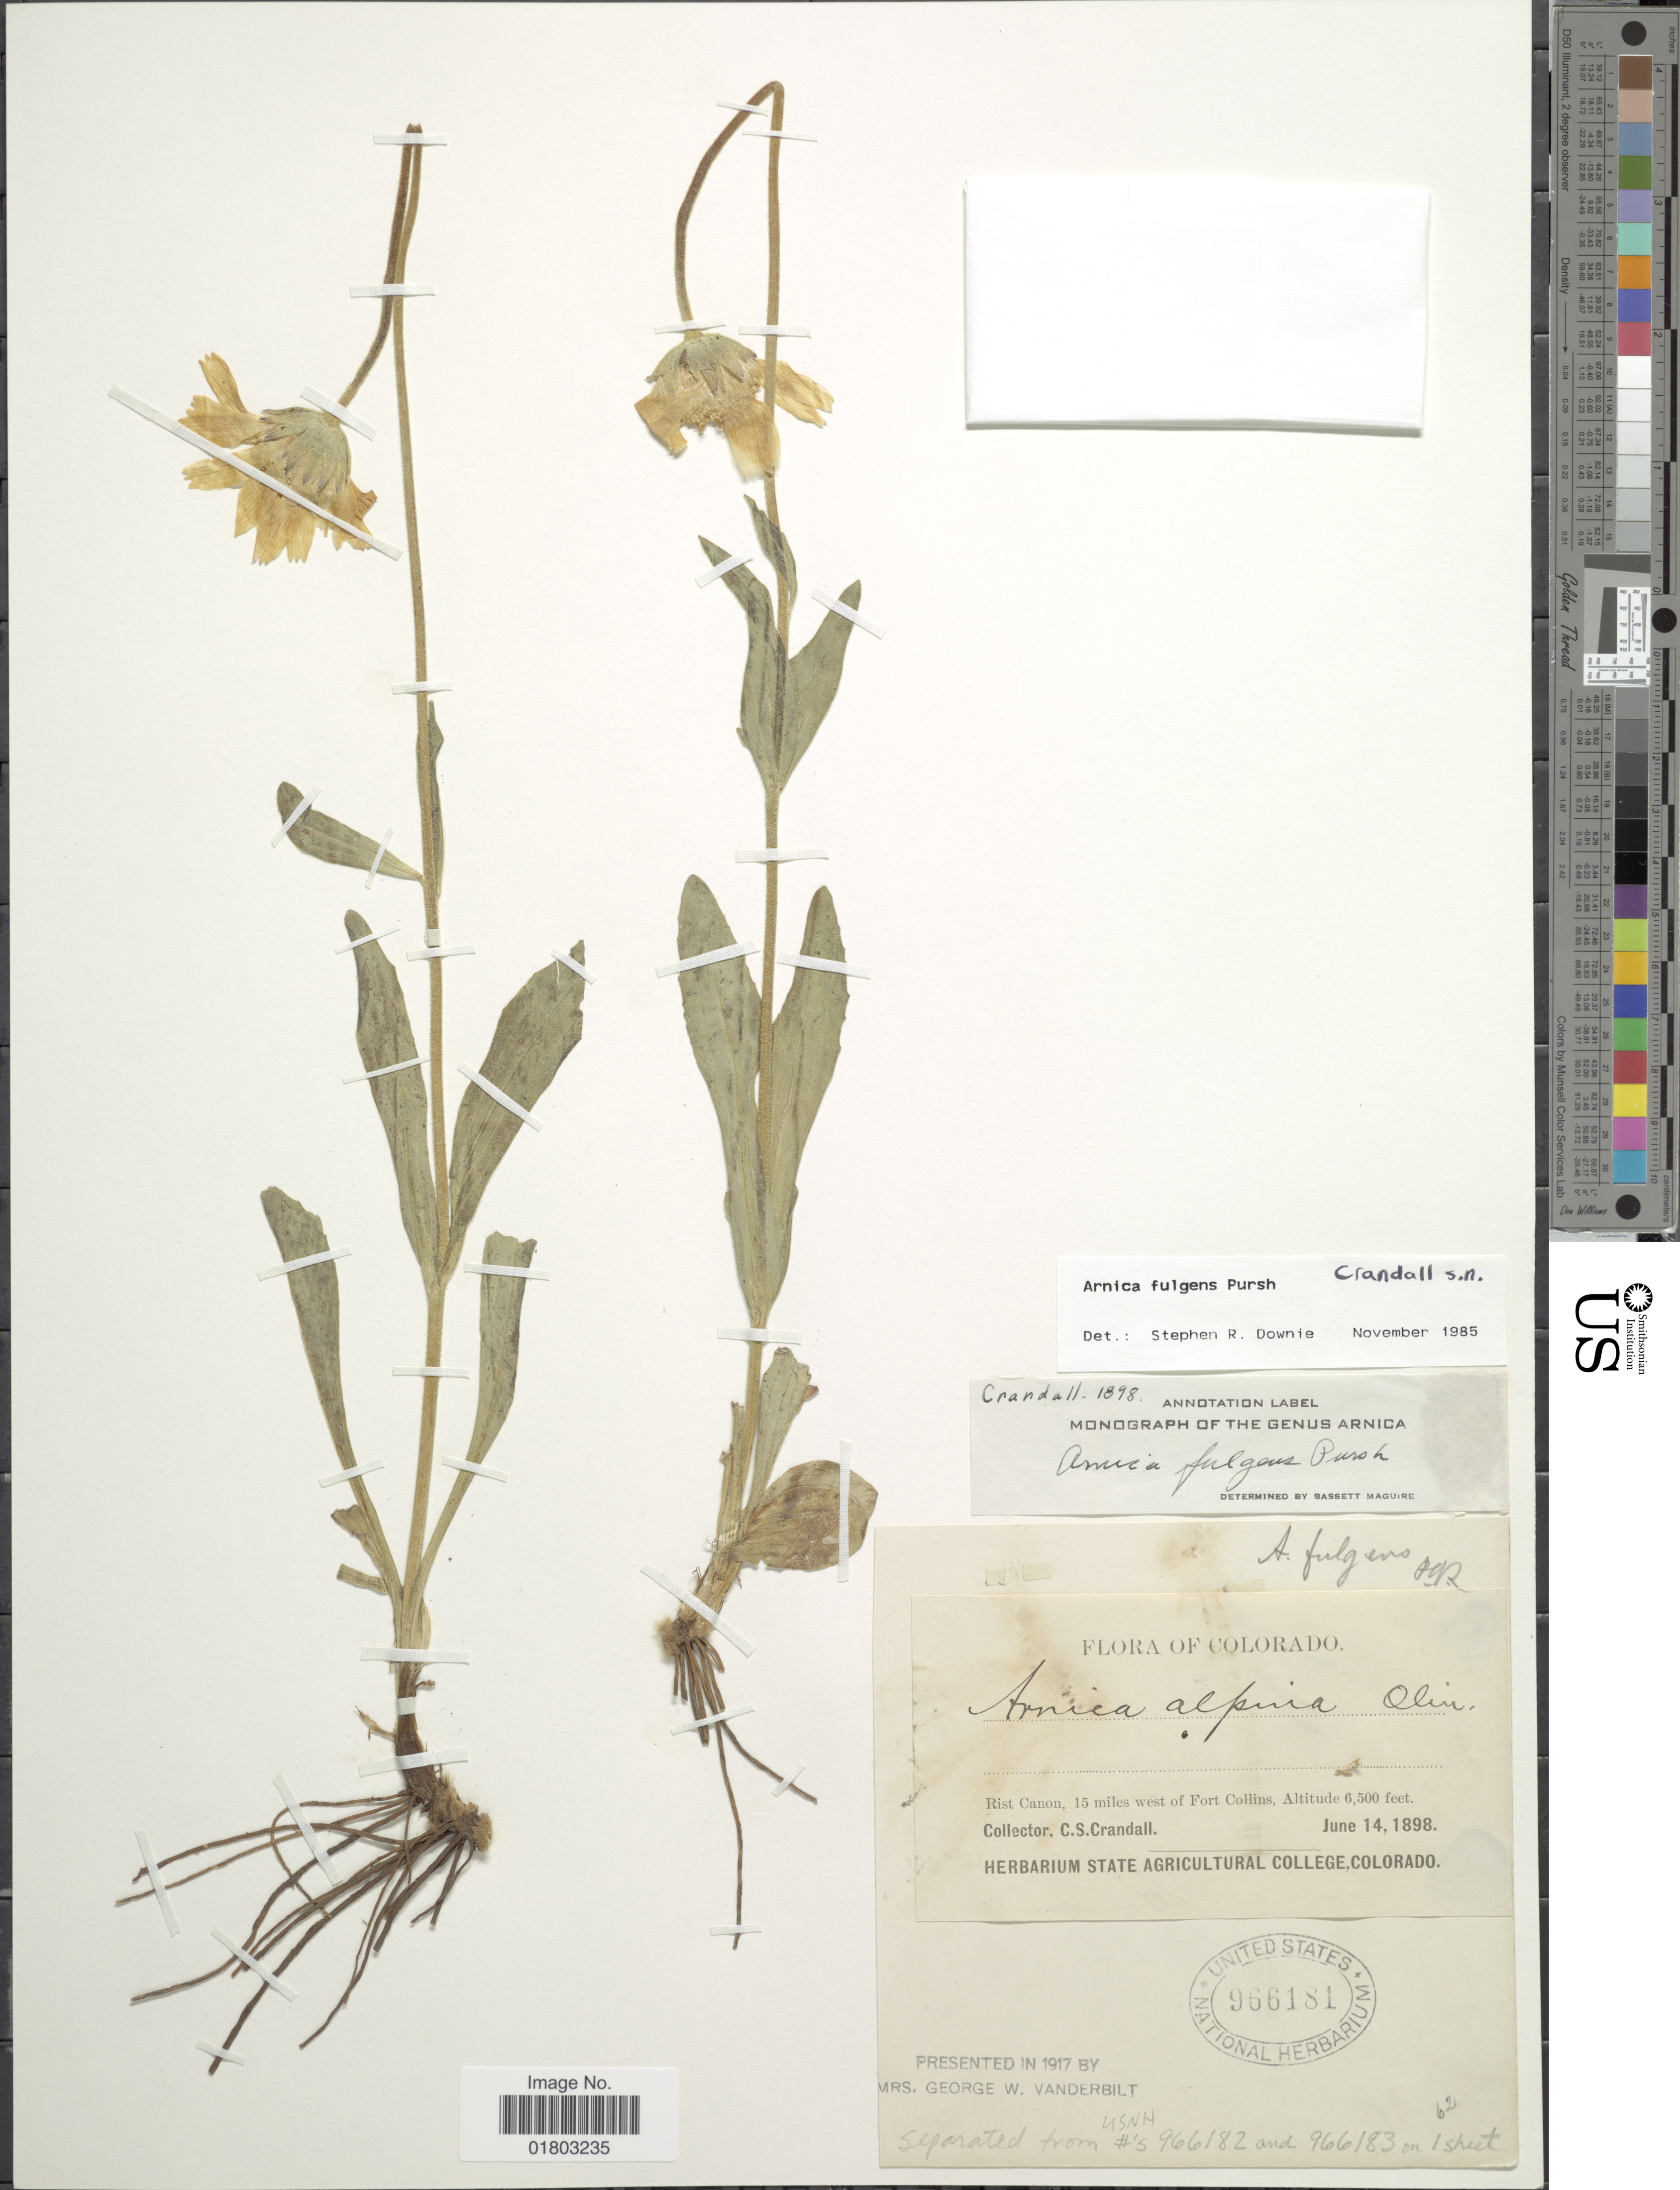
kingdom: Plantae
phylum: Tracheophyta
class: Magnoliopsida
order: Asterales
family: Asteraceae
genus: Arnica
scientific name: Arnica fulgens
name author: Pursh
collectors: C. Crandall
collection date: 1898-07-14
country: United States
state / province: Colorado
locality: Rist Canon, 15 miles west Fort Collins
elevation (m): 1981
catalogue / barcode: US 966181